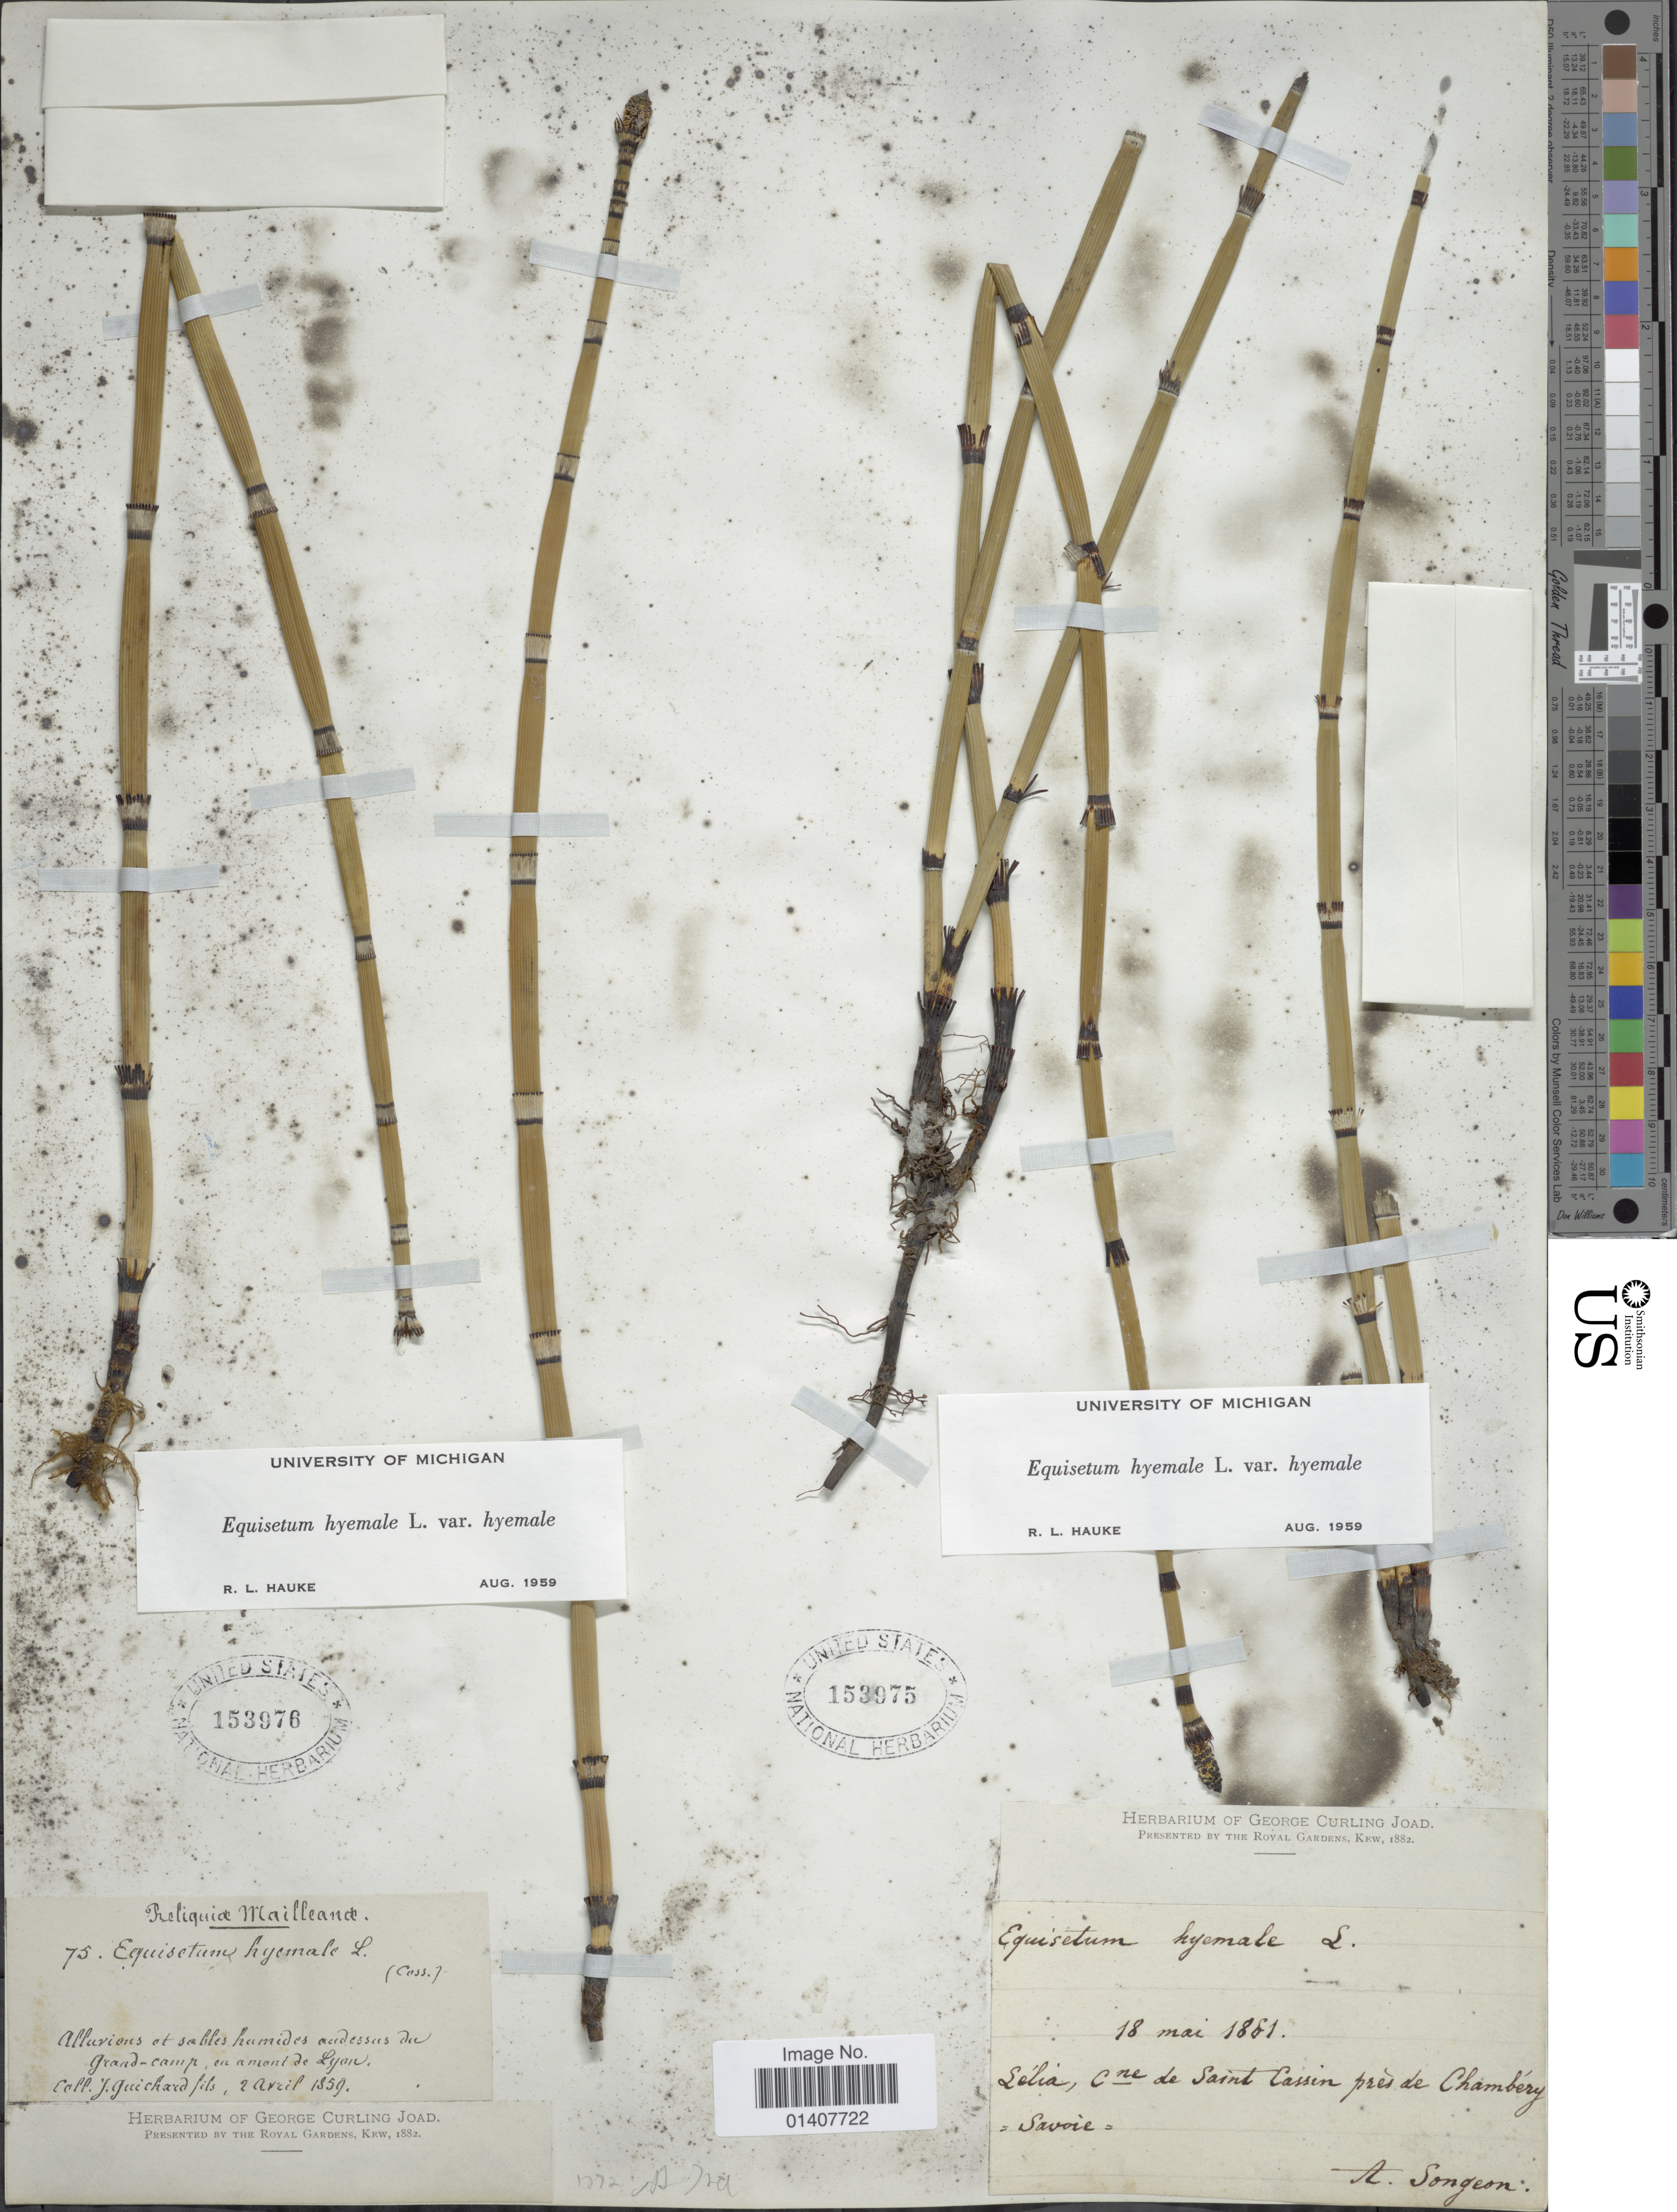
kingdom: Plantae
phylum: Tracheophyta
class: Polypodiopsida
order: Equisetales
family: Equisetaceae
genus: Equisetum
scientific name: Equisetum hyemale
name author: L.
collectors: A. Songeon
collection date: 1881-05-18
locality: Lelia, Cne de Sain Cassin pres de Chambery, Savoie [interpreted]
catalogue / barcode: US 153975